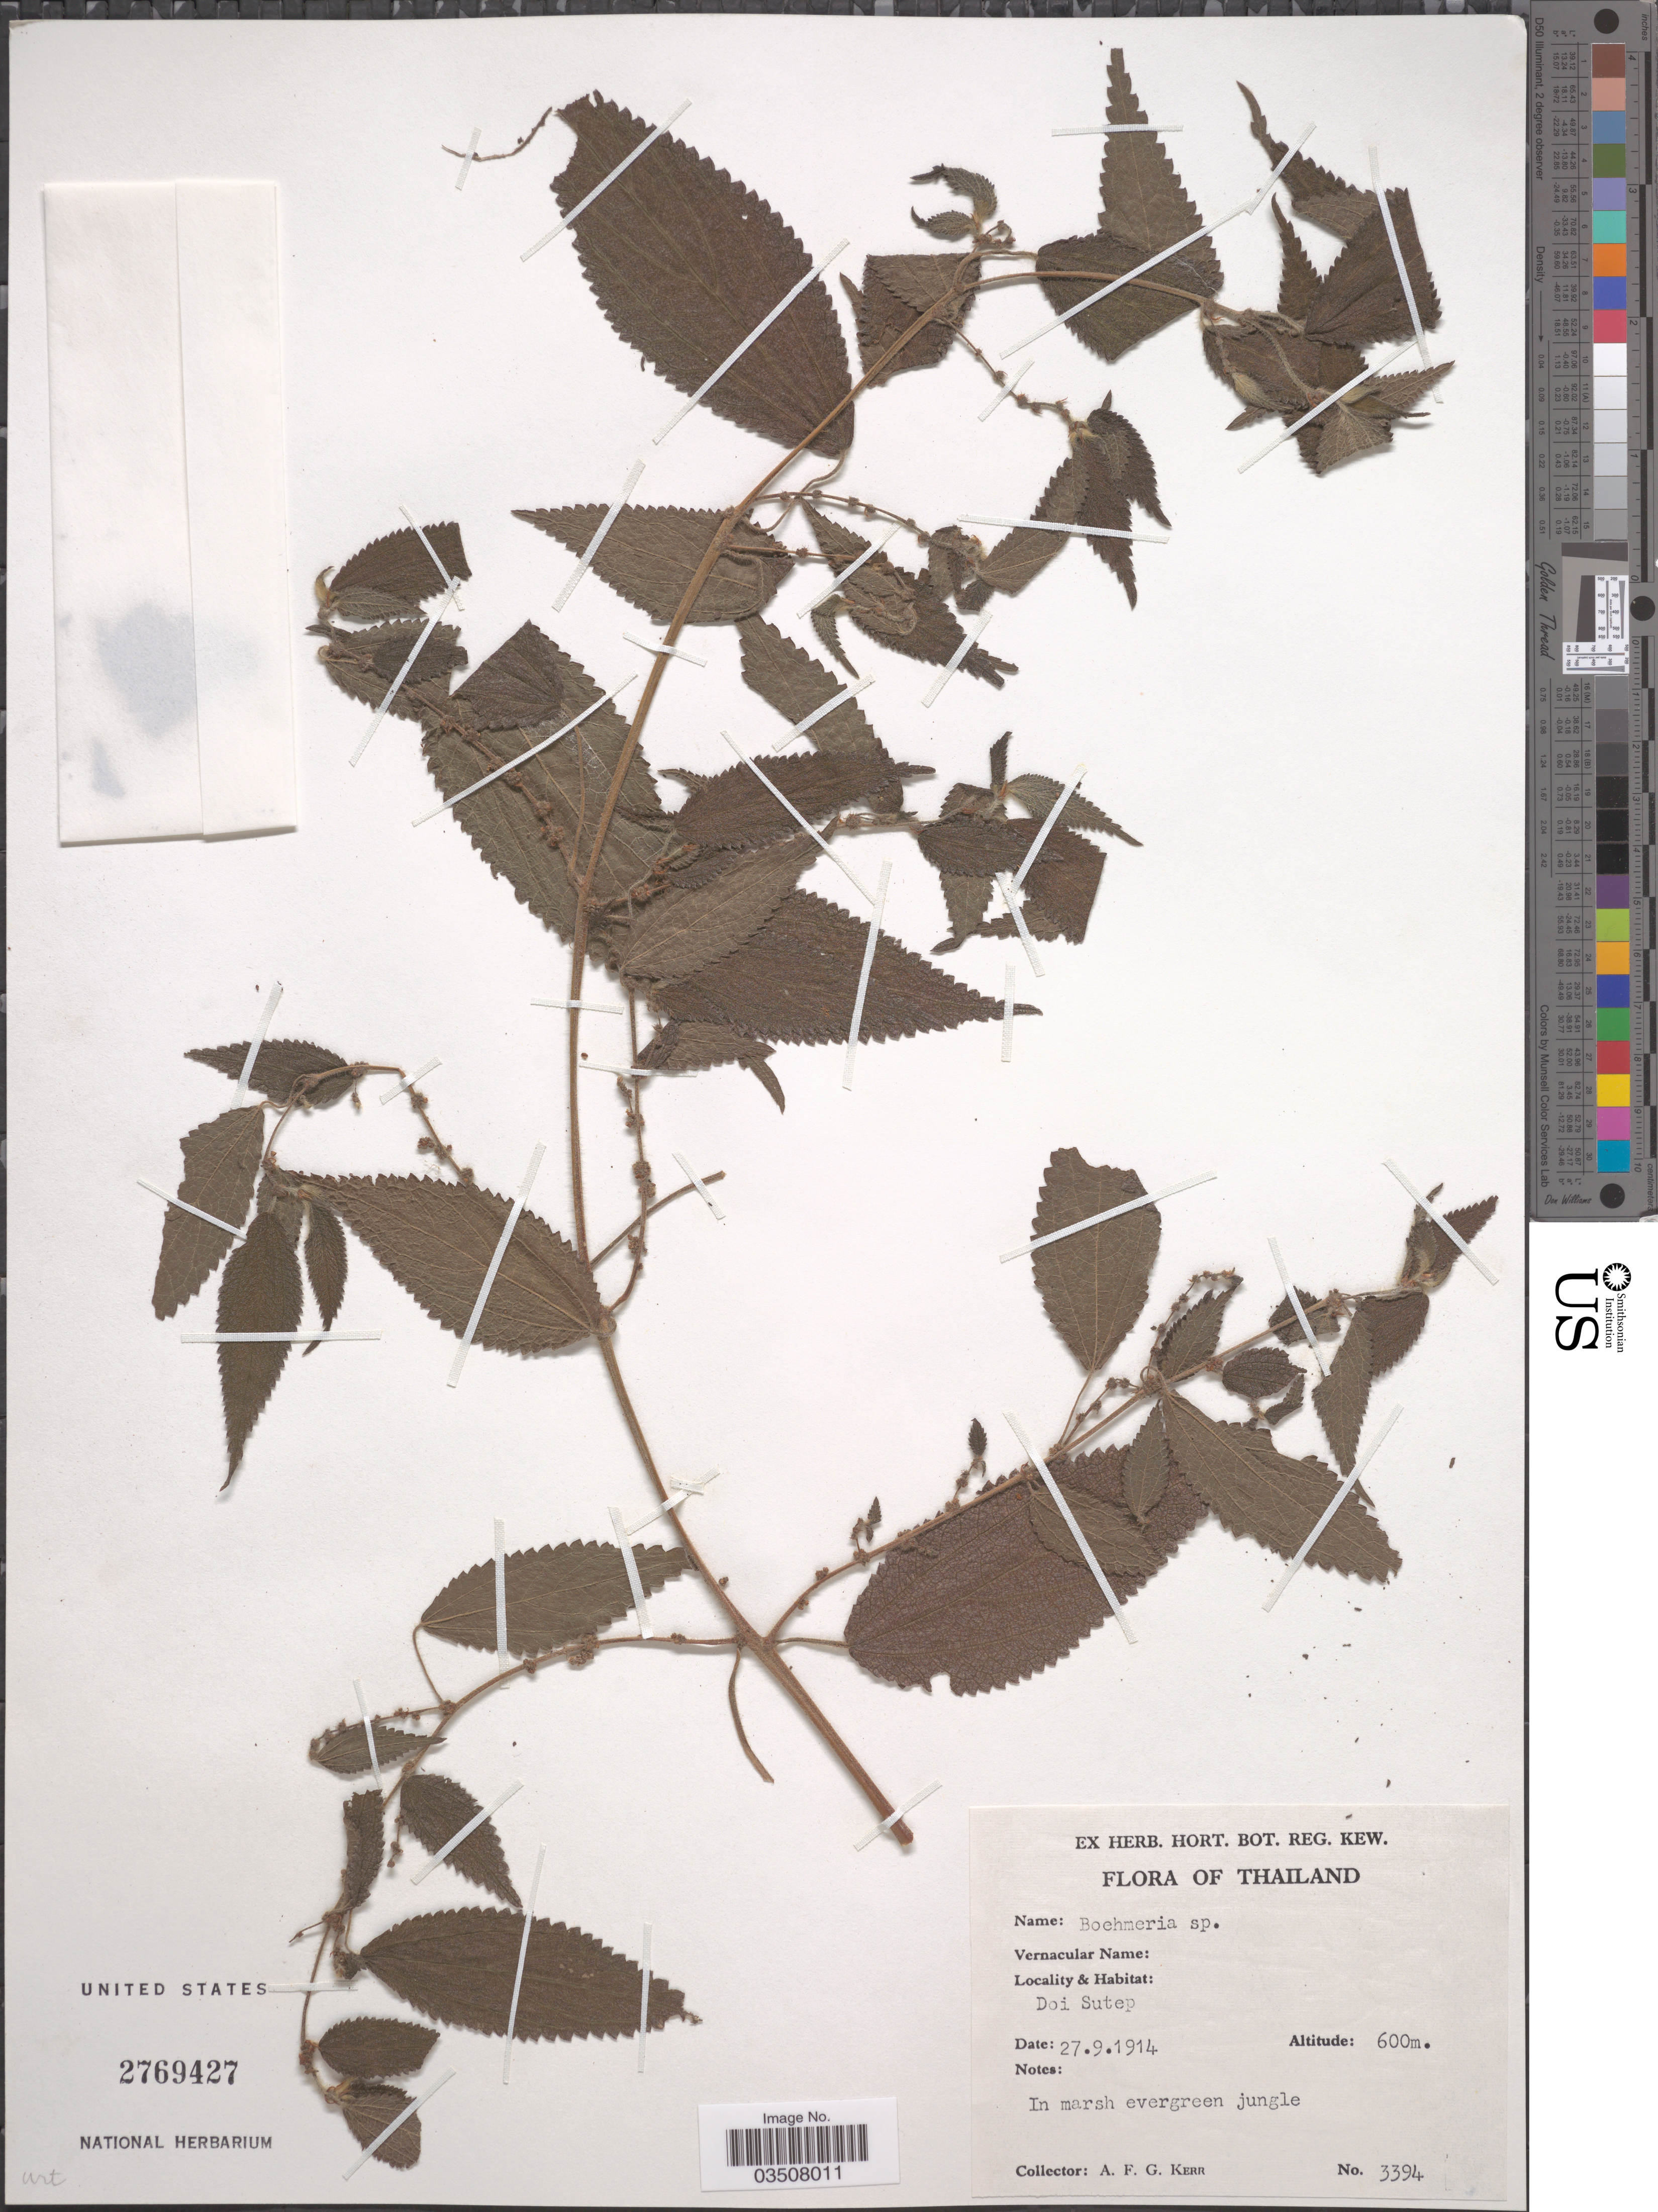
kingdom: Plantae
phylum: Tracheophyta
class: Magnoliopsida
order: Rosales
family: Urticaceae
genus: Boehmeria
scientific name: Boehmeria sp.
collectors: A. F. G. Kerr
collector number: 3394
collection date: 1914-09-27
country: Thailand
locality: Doi Sutep.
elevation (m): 600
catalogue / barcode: US 2769427